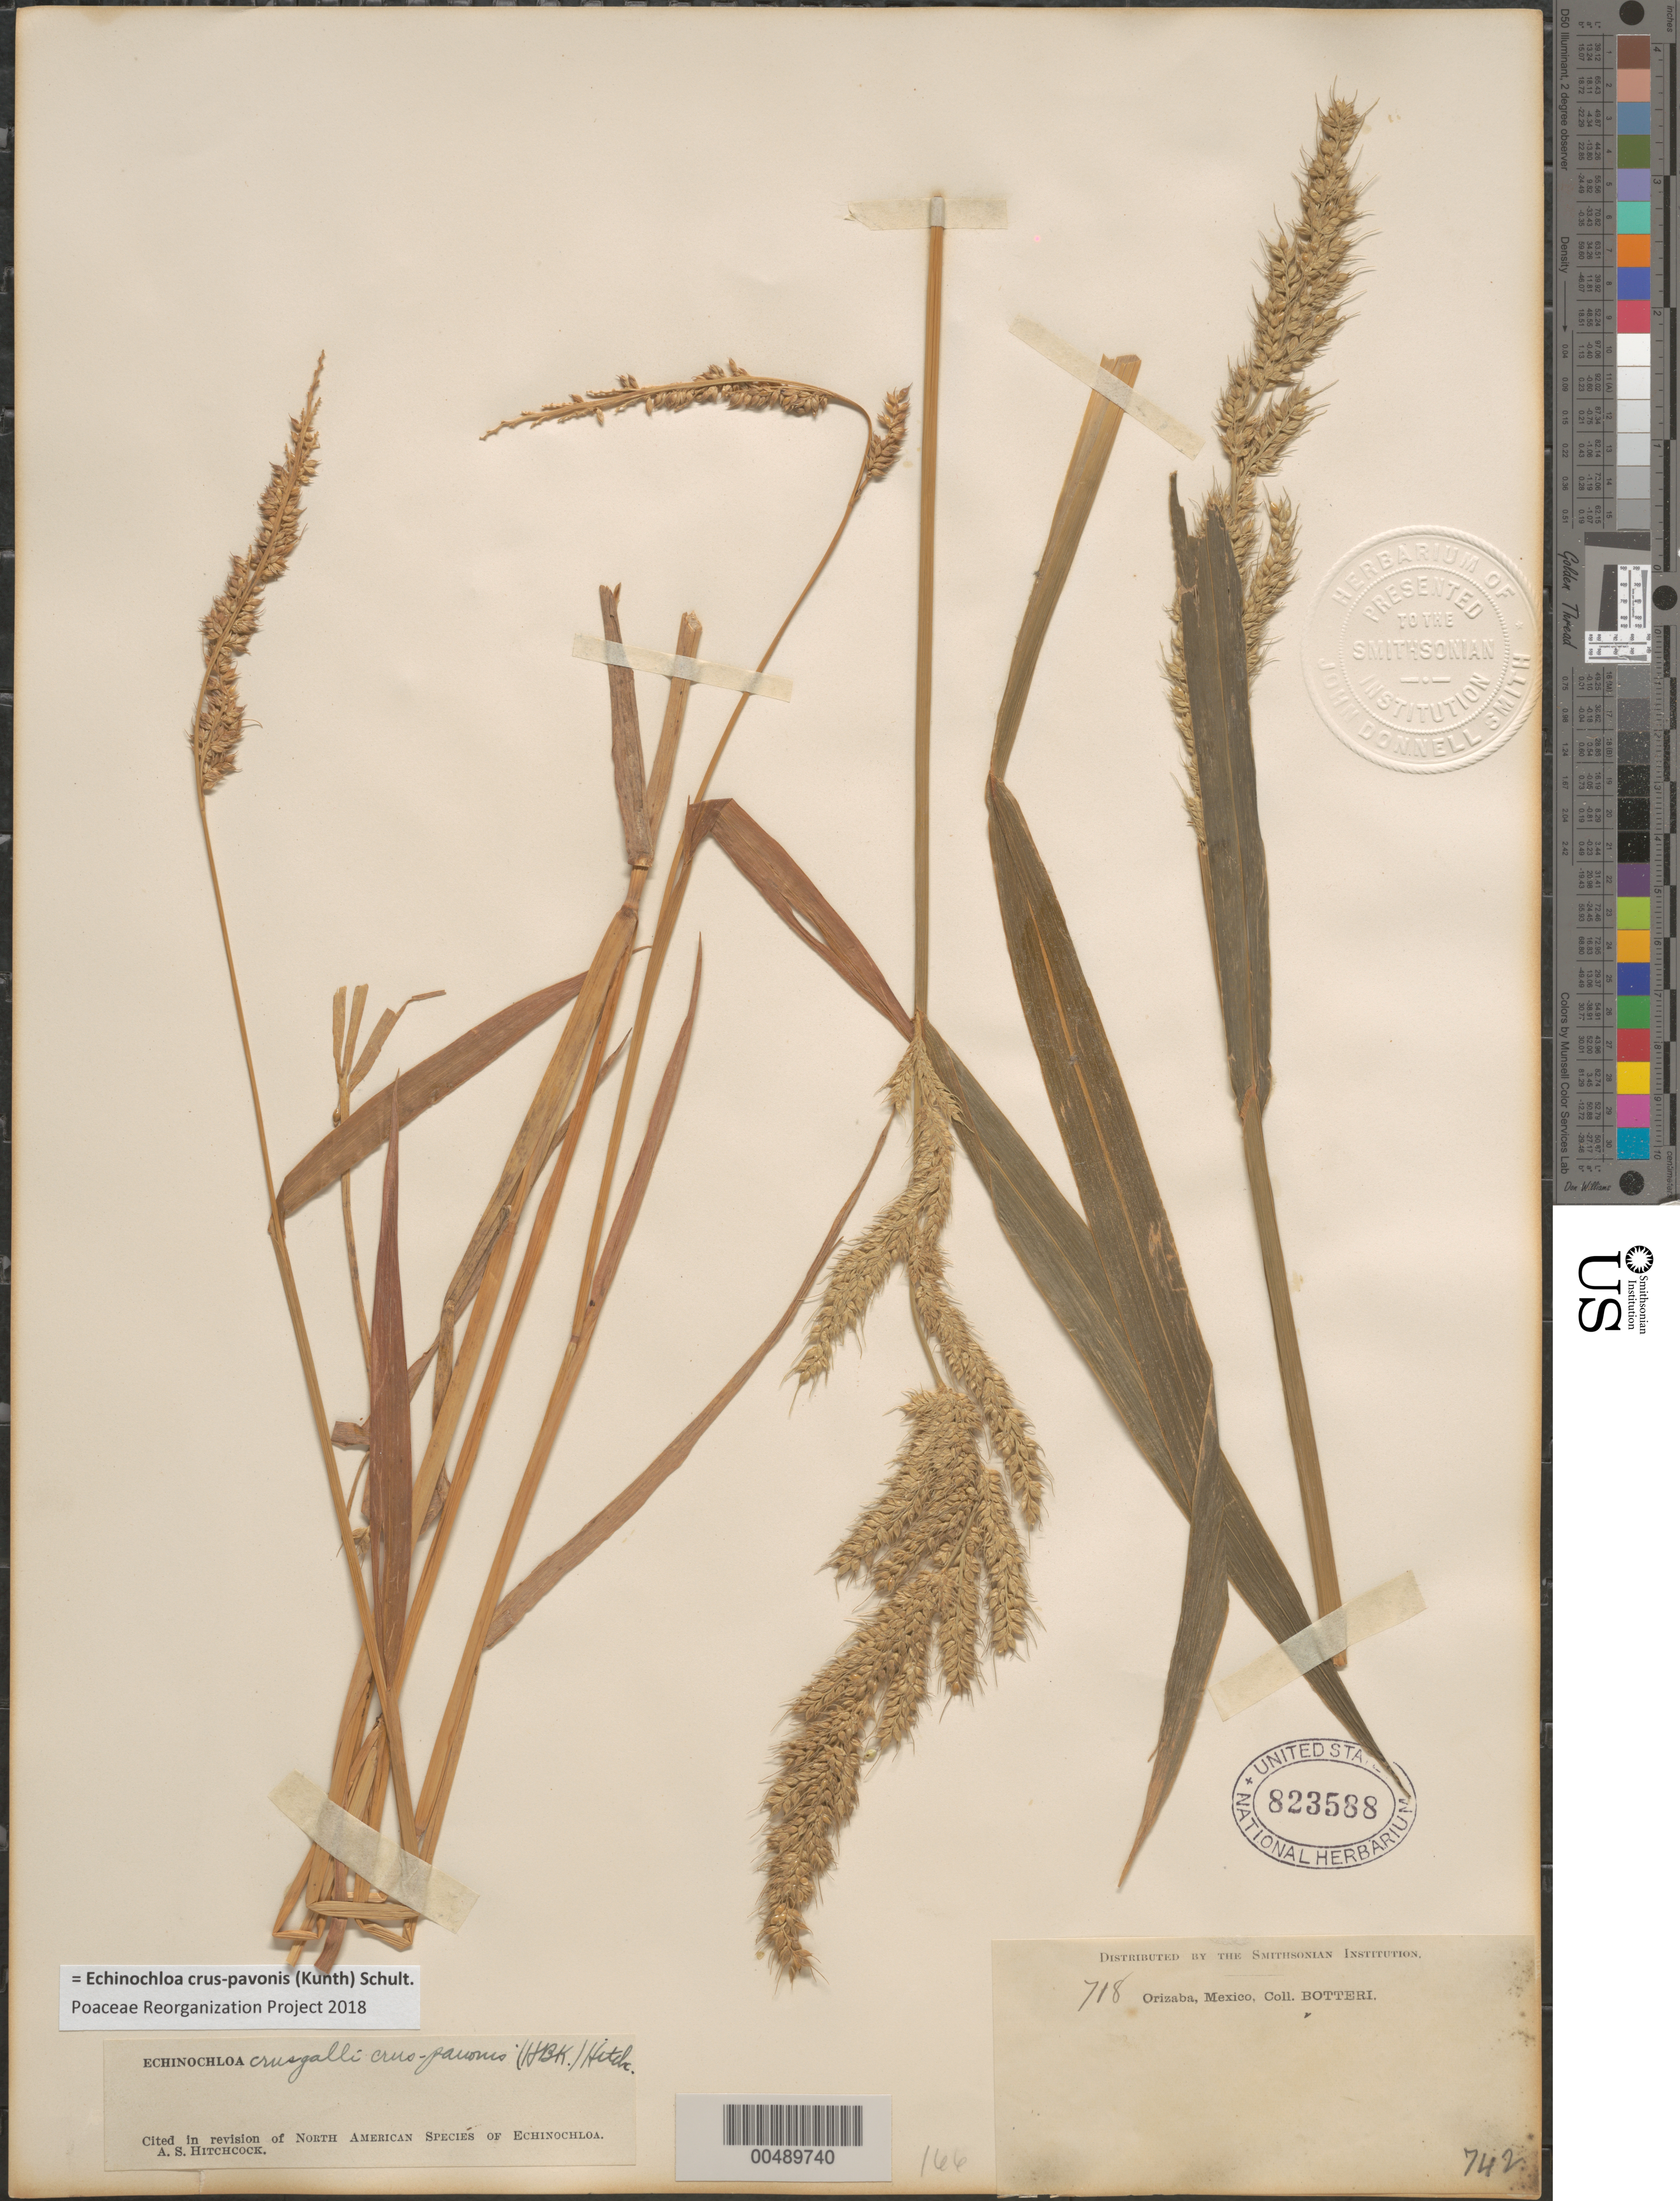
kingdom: Plantae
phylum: Tracheophyta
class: Liliopsida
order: Poales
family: Poaceae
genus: Echinochloa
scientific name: Echinochloa crus-pavonis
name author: (Kunth) Schult.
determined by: Poaceae Reorganization Project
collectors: -. Botteri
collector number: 718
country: Mexico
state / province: Veracruz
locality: Orizaba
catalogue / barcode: US 823588